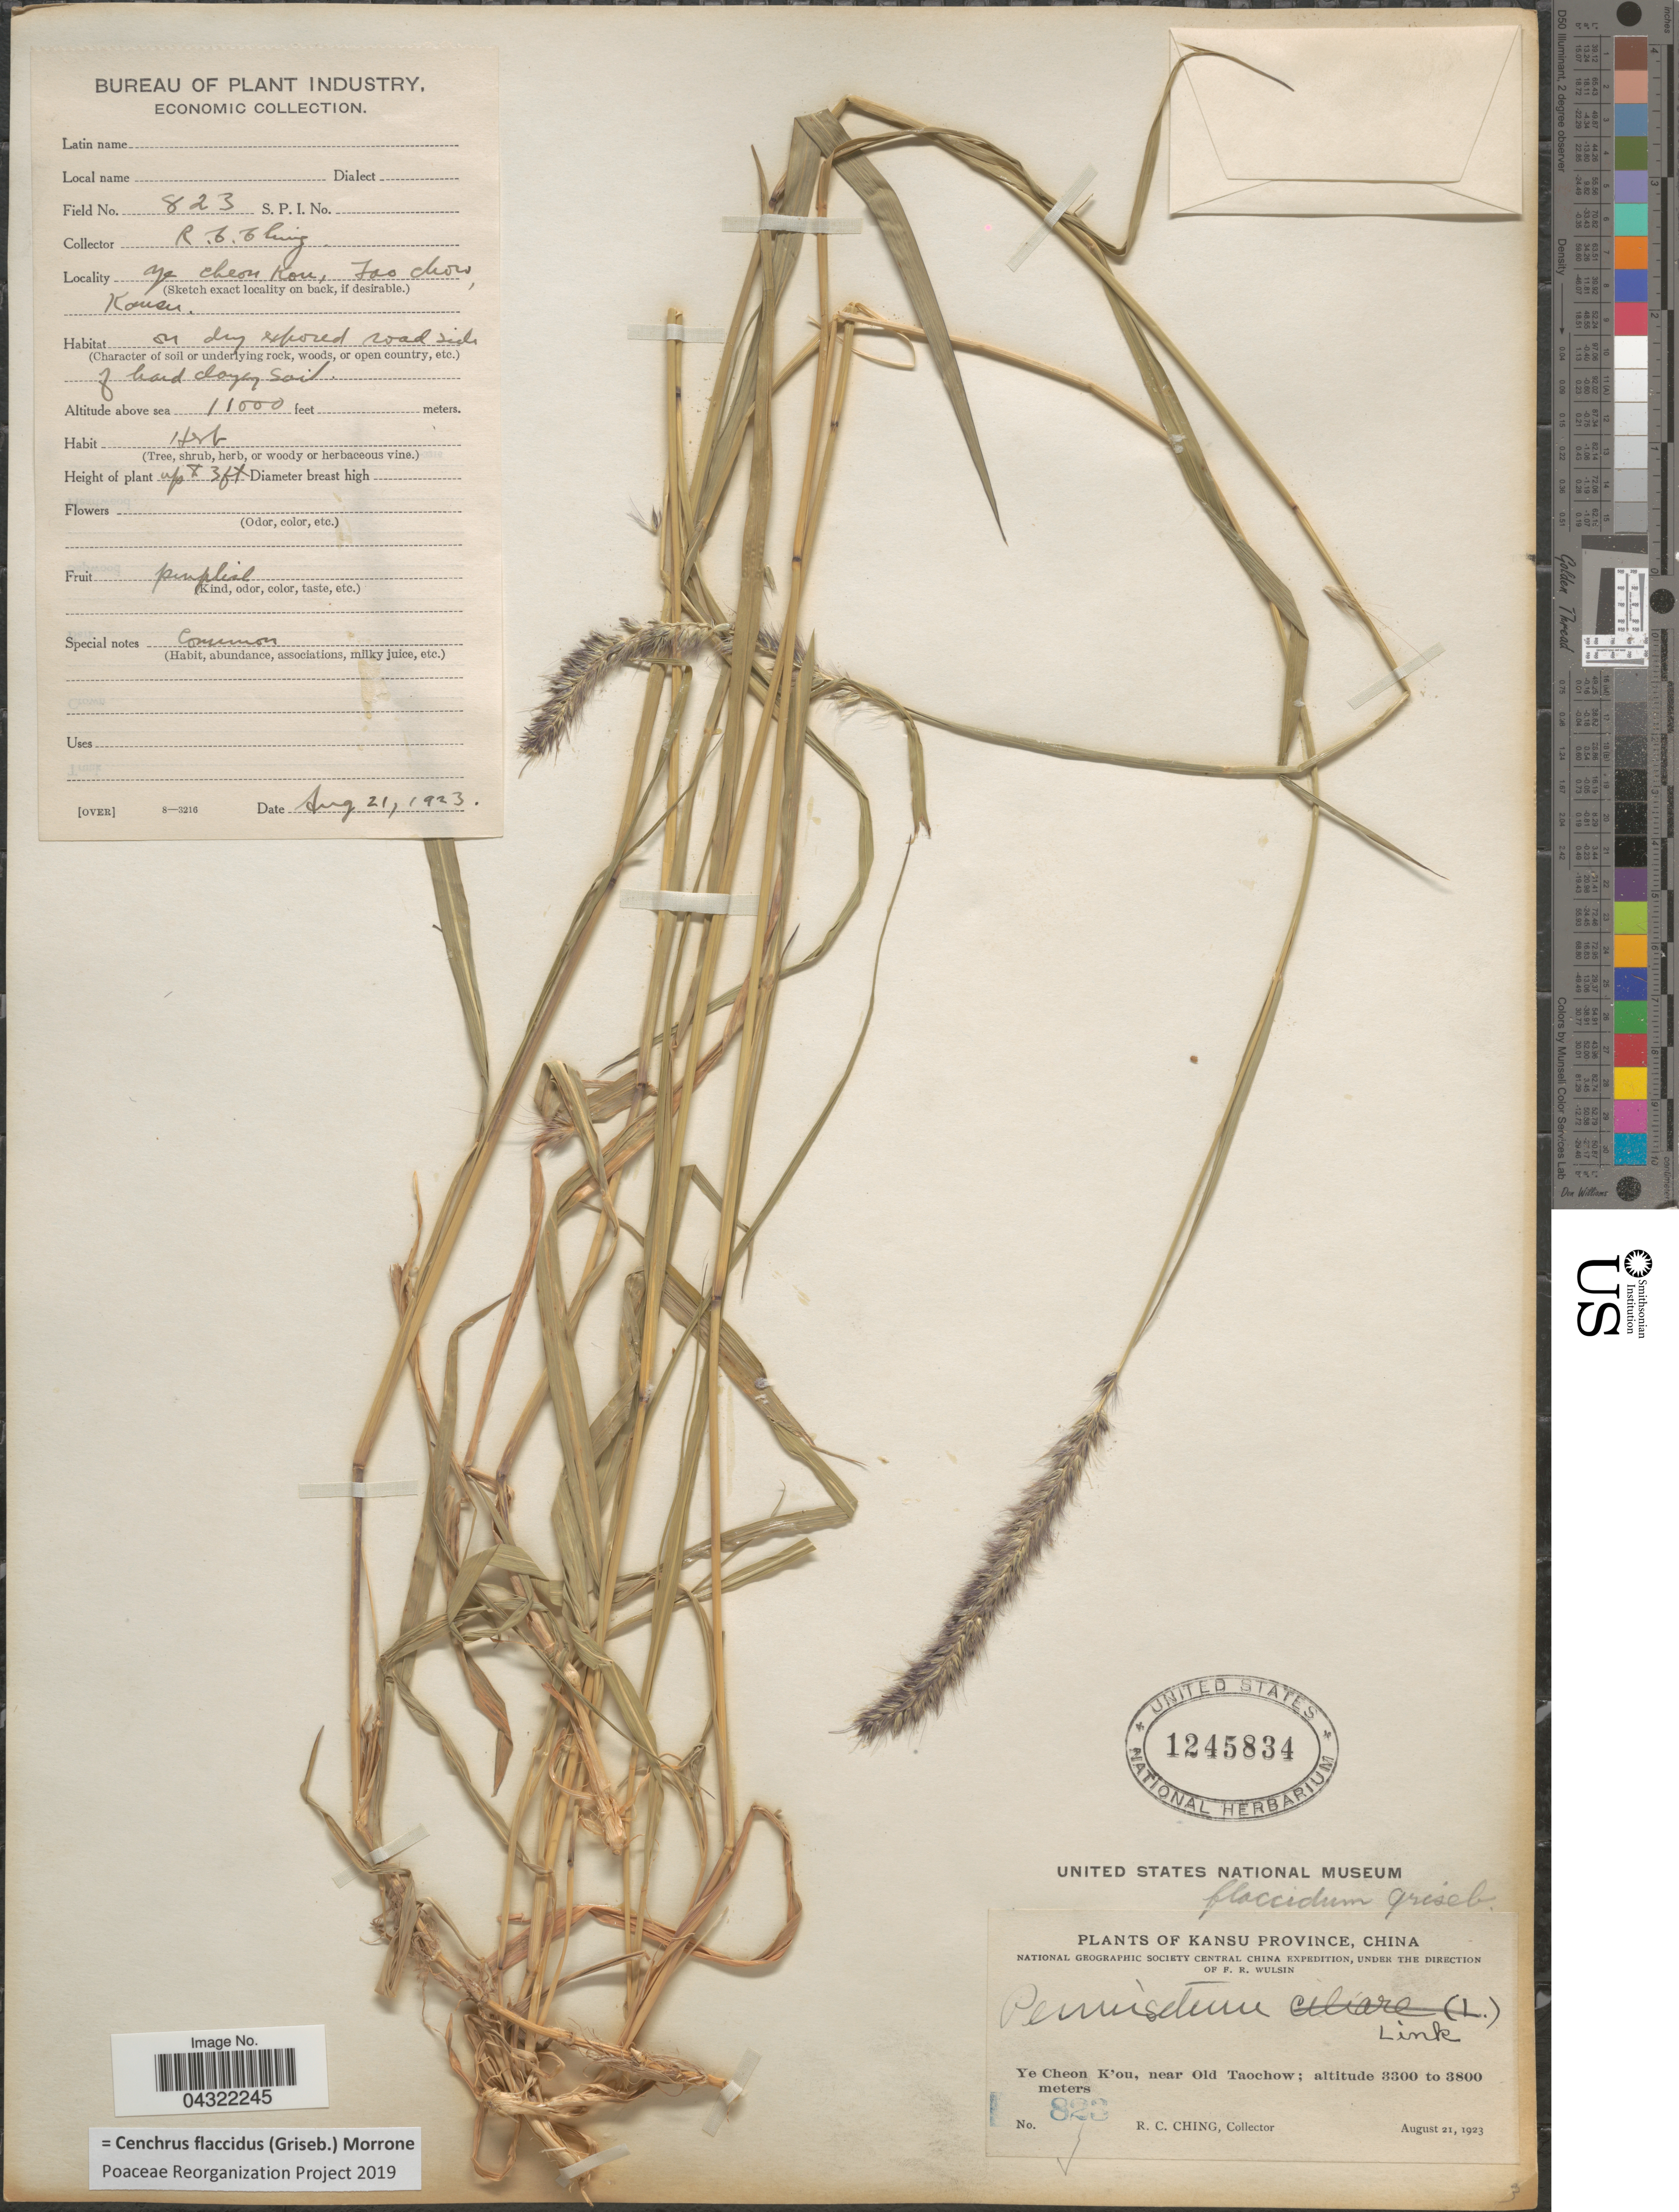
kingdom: Plantae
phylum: Tracheophyta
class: Liliopsida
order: Poales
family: Poaceae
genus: Cenchrus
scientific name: Cenchrus flaccidus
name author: (Griseb.) Morrone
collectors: R. C. Ching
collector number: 823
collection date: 1923-08-21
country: China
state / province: Gansu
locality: Kansu Province. National Geographic Society Central China Expedition. Ye Cheon K'ou, near Old Taochow.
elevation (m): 3300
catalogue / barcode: US 1245834